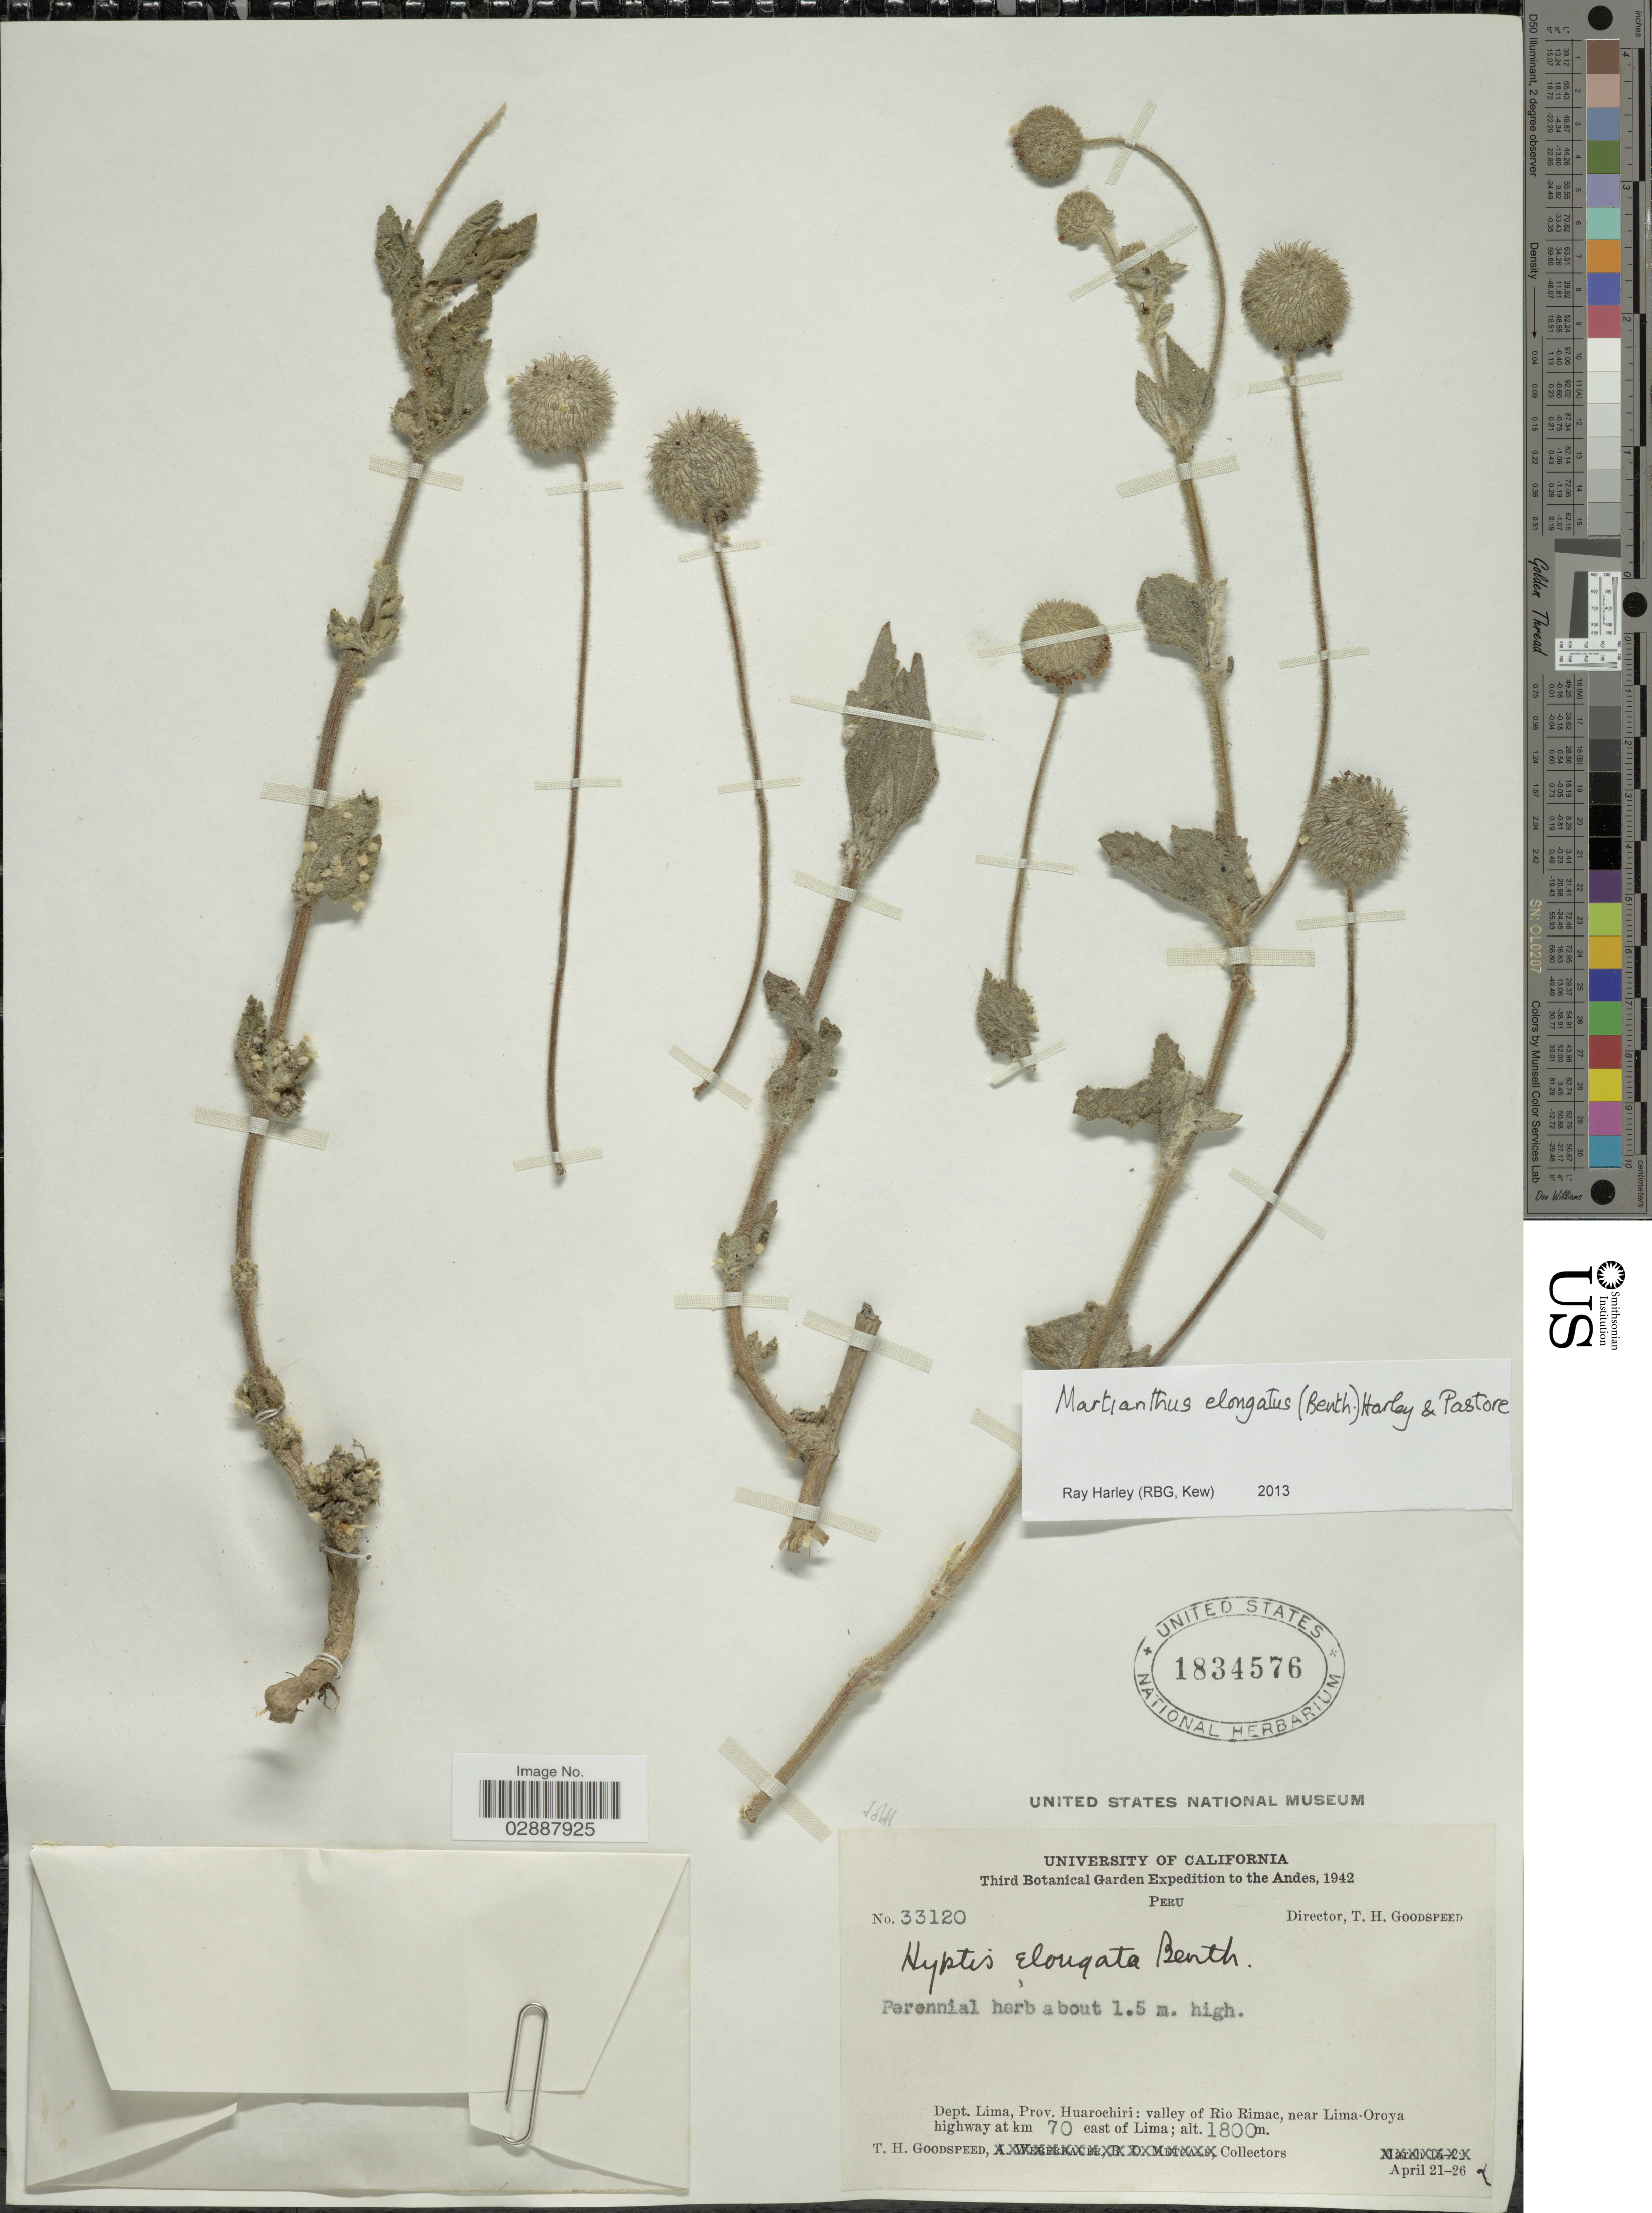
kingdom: Plantae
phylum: Tracheophyta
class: Magnoliopsida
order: Lamiales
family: Lamiaceae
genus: Martianthus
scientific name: Martianthus elongatus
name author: (Benth.) Harley & J.F.B. Pastore ex Benth.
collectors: T. Goodspeed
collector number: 33120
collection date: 1942-04-21/1942-04-26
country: Peru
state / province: Lima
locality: Dept. Lima, Prov. Huarochiri: valley of Rio Rimac, near Lima-Oroya highway at km 70 east of Lima.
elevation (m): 1800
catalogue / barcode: US 1834576